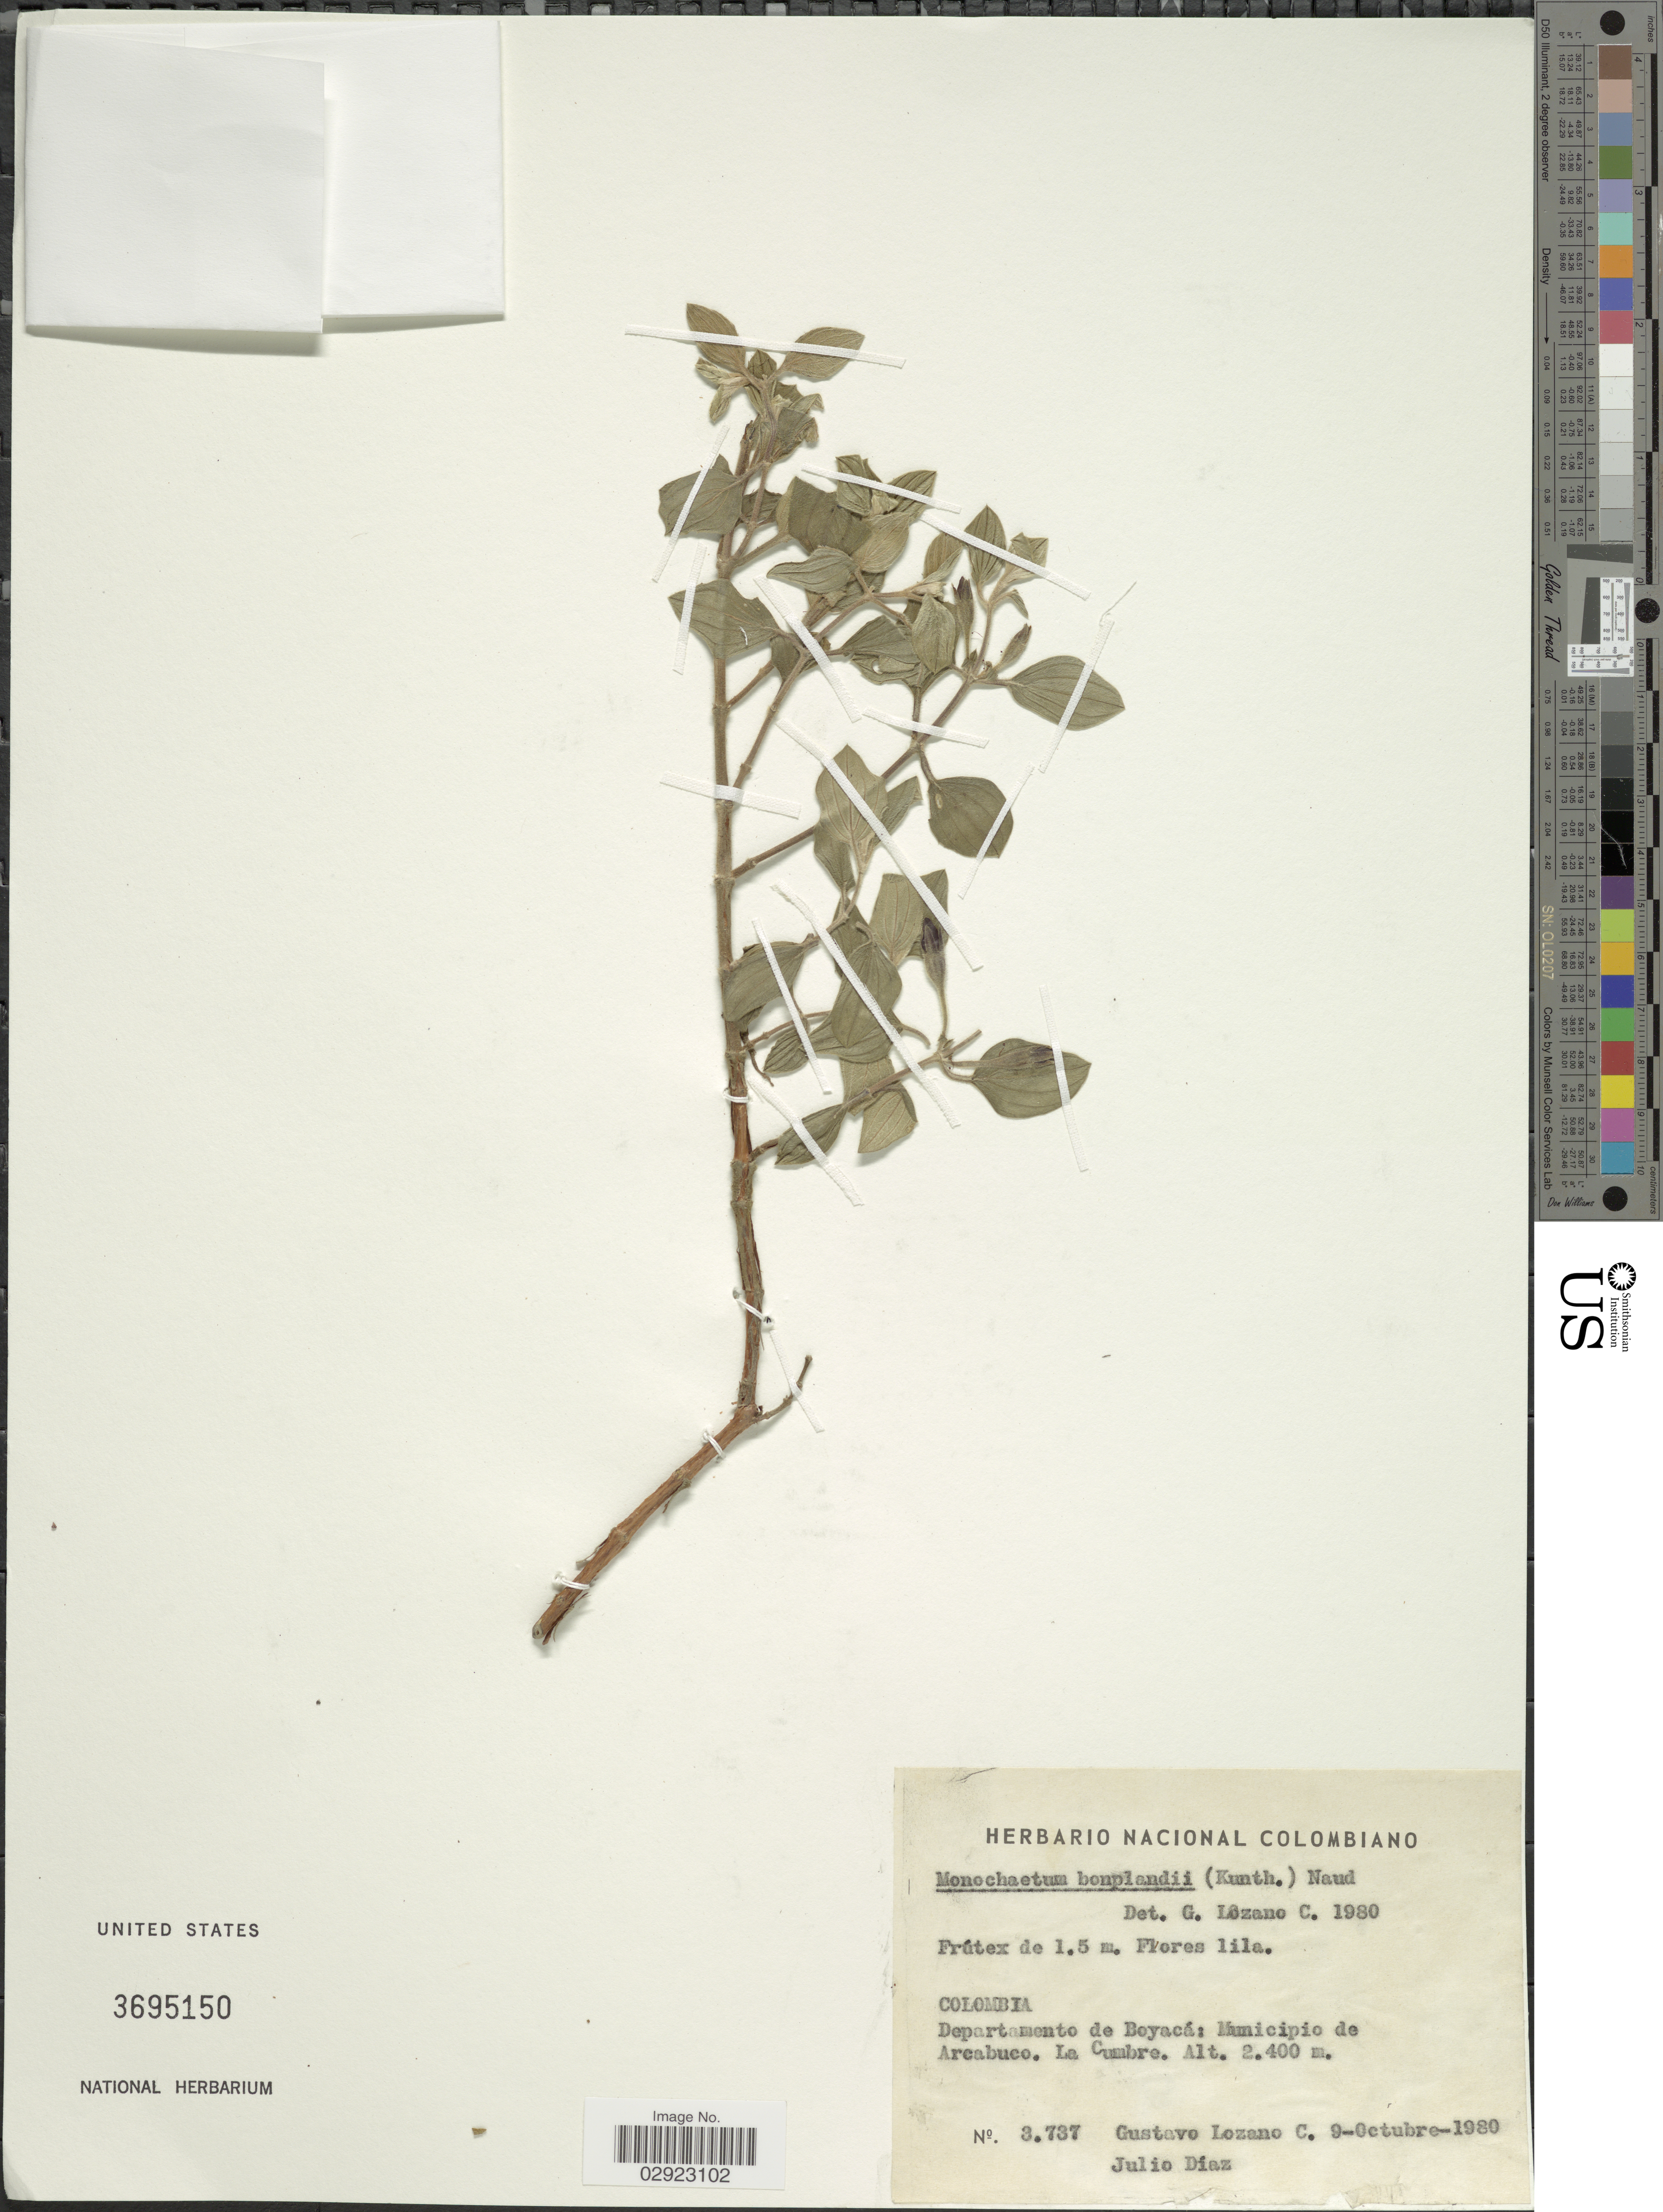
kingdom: Plantae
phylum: Tracheophyta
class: Magnoliopsida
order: Myrtales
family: Melastomataceae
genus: Monochaetum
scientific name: Monochaetum bonplandii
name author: (Kunth) Naudin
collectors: G. Lozano-Contreras & J. Diaz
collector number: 3737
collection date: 1980-10-09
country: Colombia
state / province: Boyacá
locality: Departamento de Boyacá: Municipio de Arcabuco. La Cumbre.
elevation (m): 2400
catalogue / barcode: US 3695150